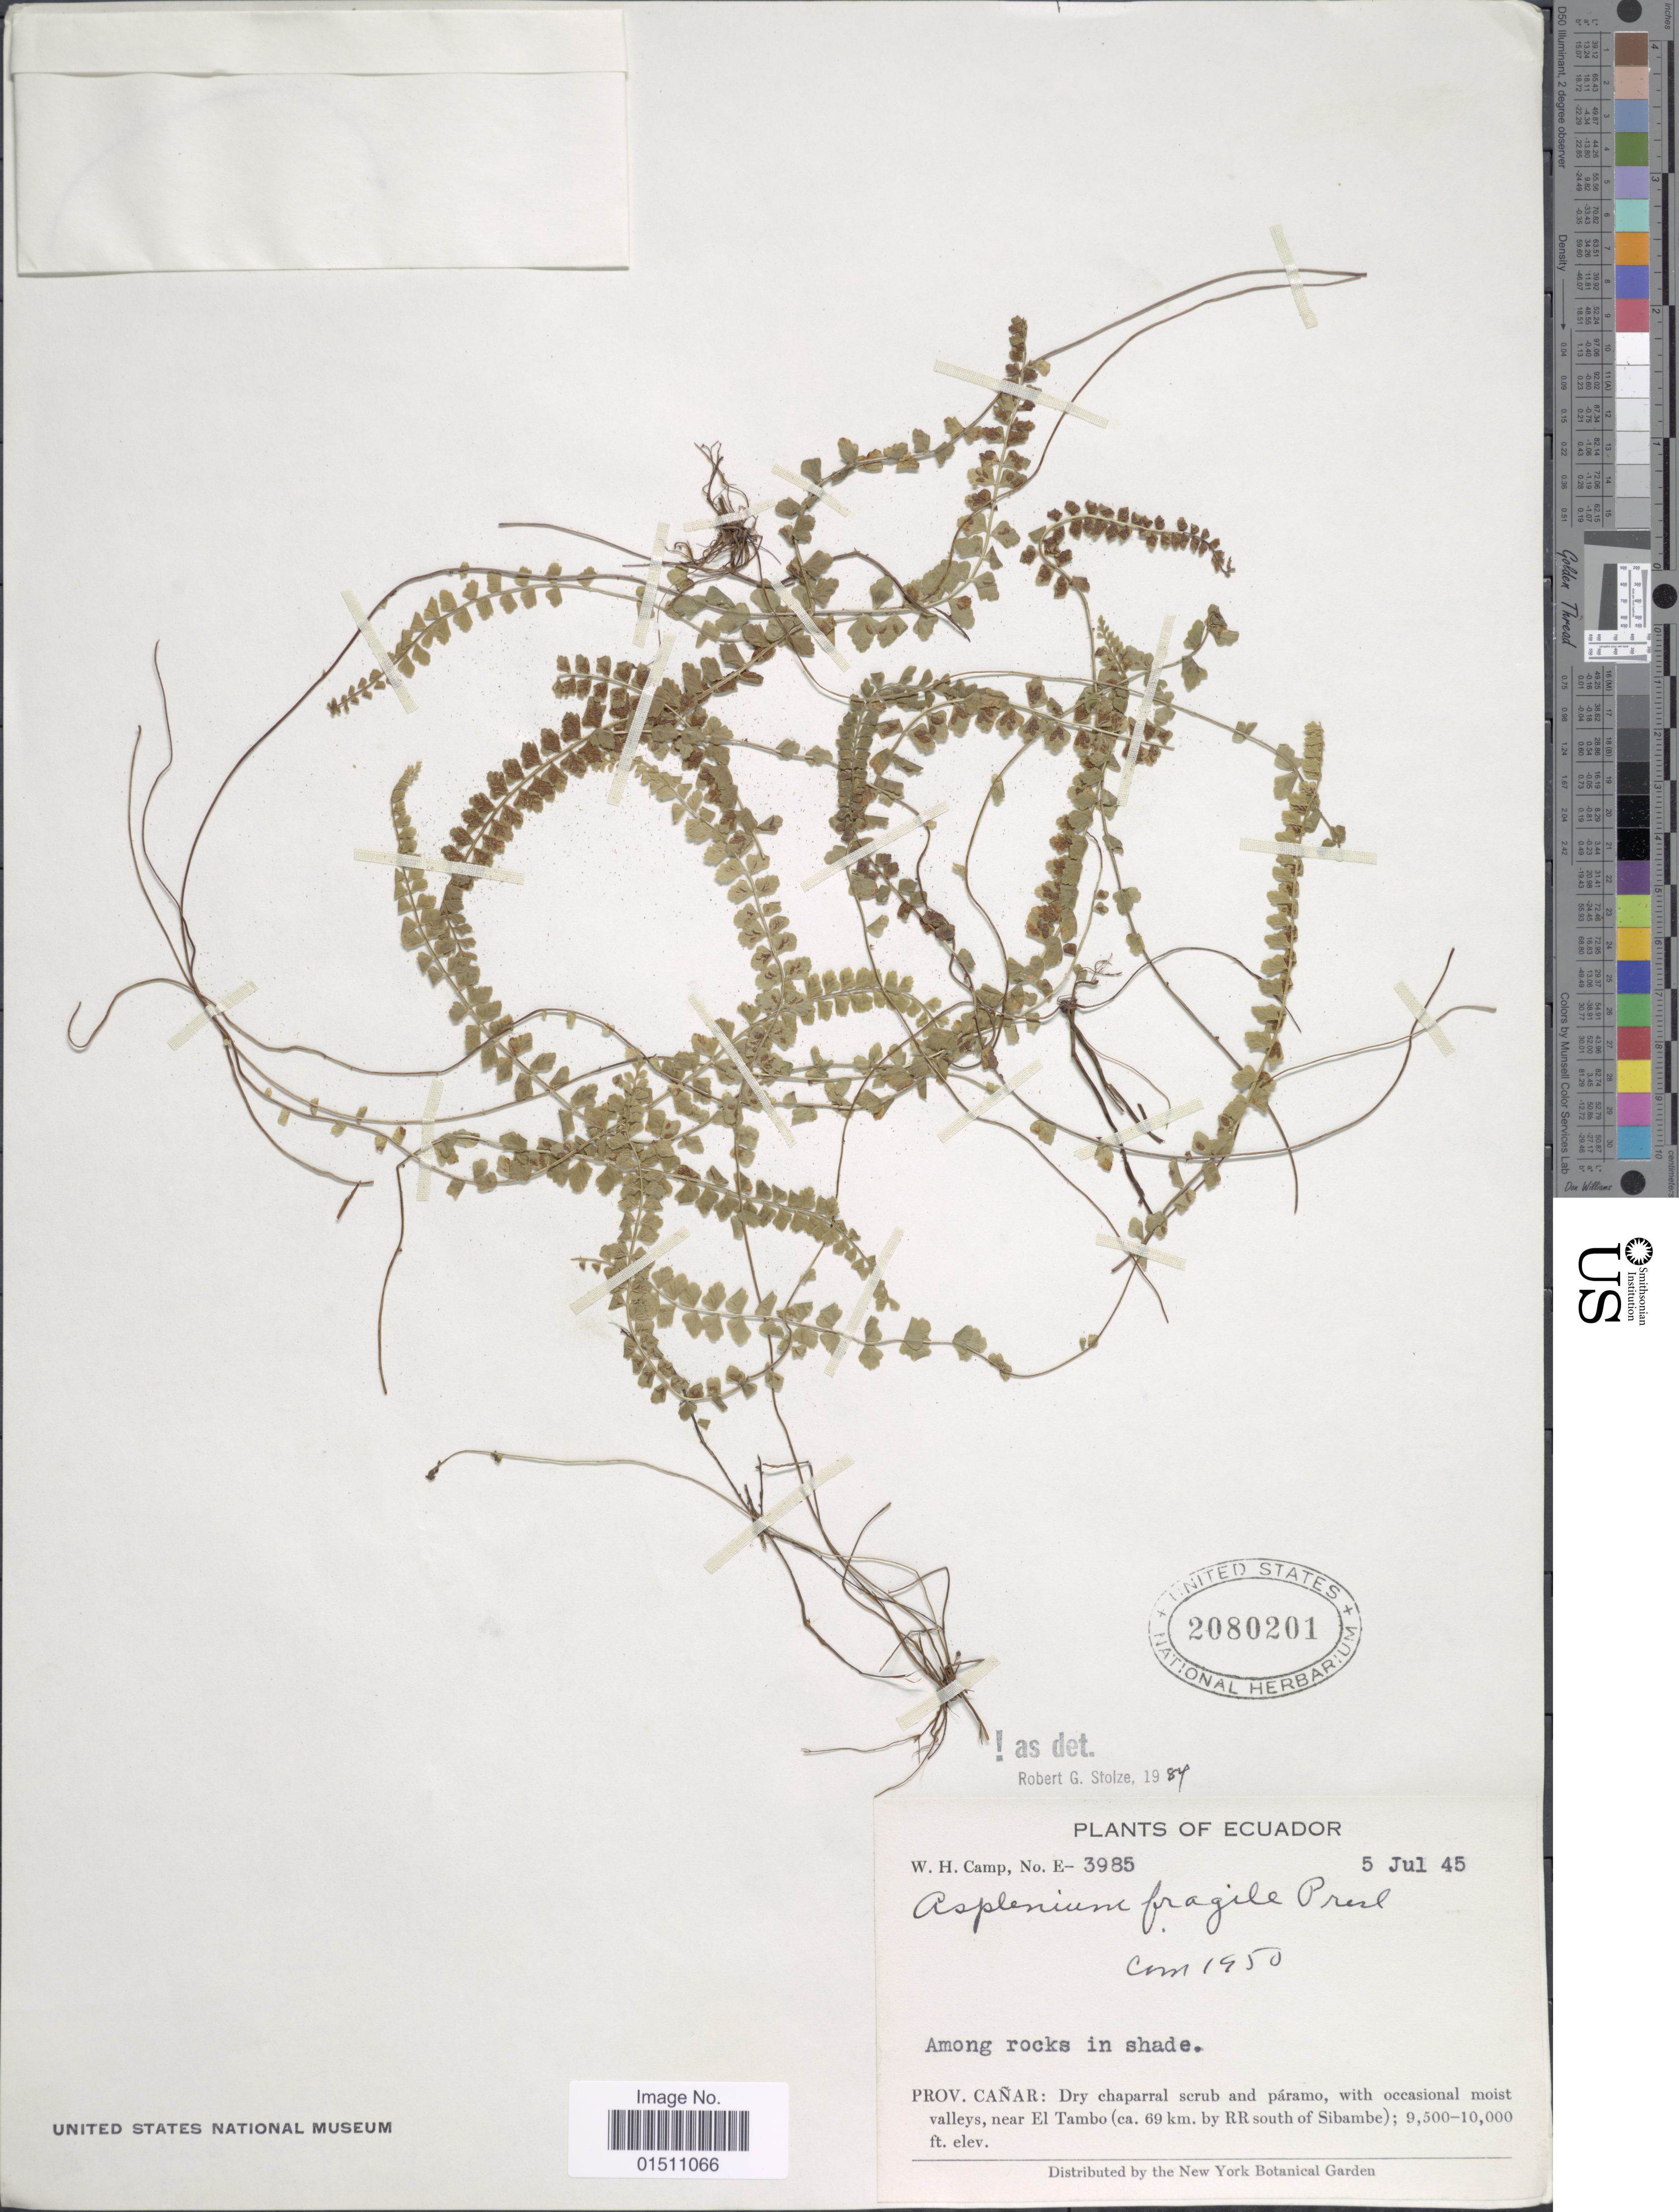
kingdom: Plantae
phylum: Tracheophyta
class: Polypodiopsida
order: Polypodiales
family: Aspleniaceae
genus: Asplenium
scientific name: Asplenium fragile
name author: C. Presl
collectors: W. H. Camp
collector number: E-3985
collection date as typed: Transcribed d/m/y: 5/7/45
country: Ecuador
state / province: Cañar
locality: Ecuador, Dry chaparral scrub and páramo, with occasional moist valleys, near El Tambo. ( ca. 69 km. by RR south Sibambe).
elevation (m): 2896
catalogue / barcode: US 2080201